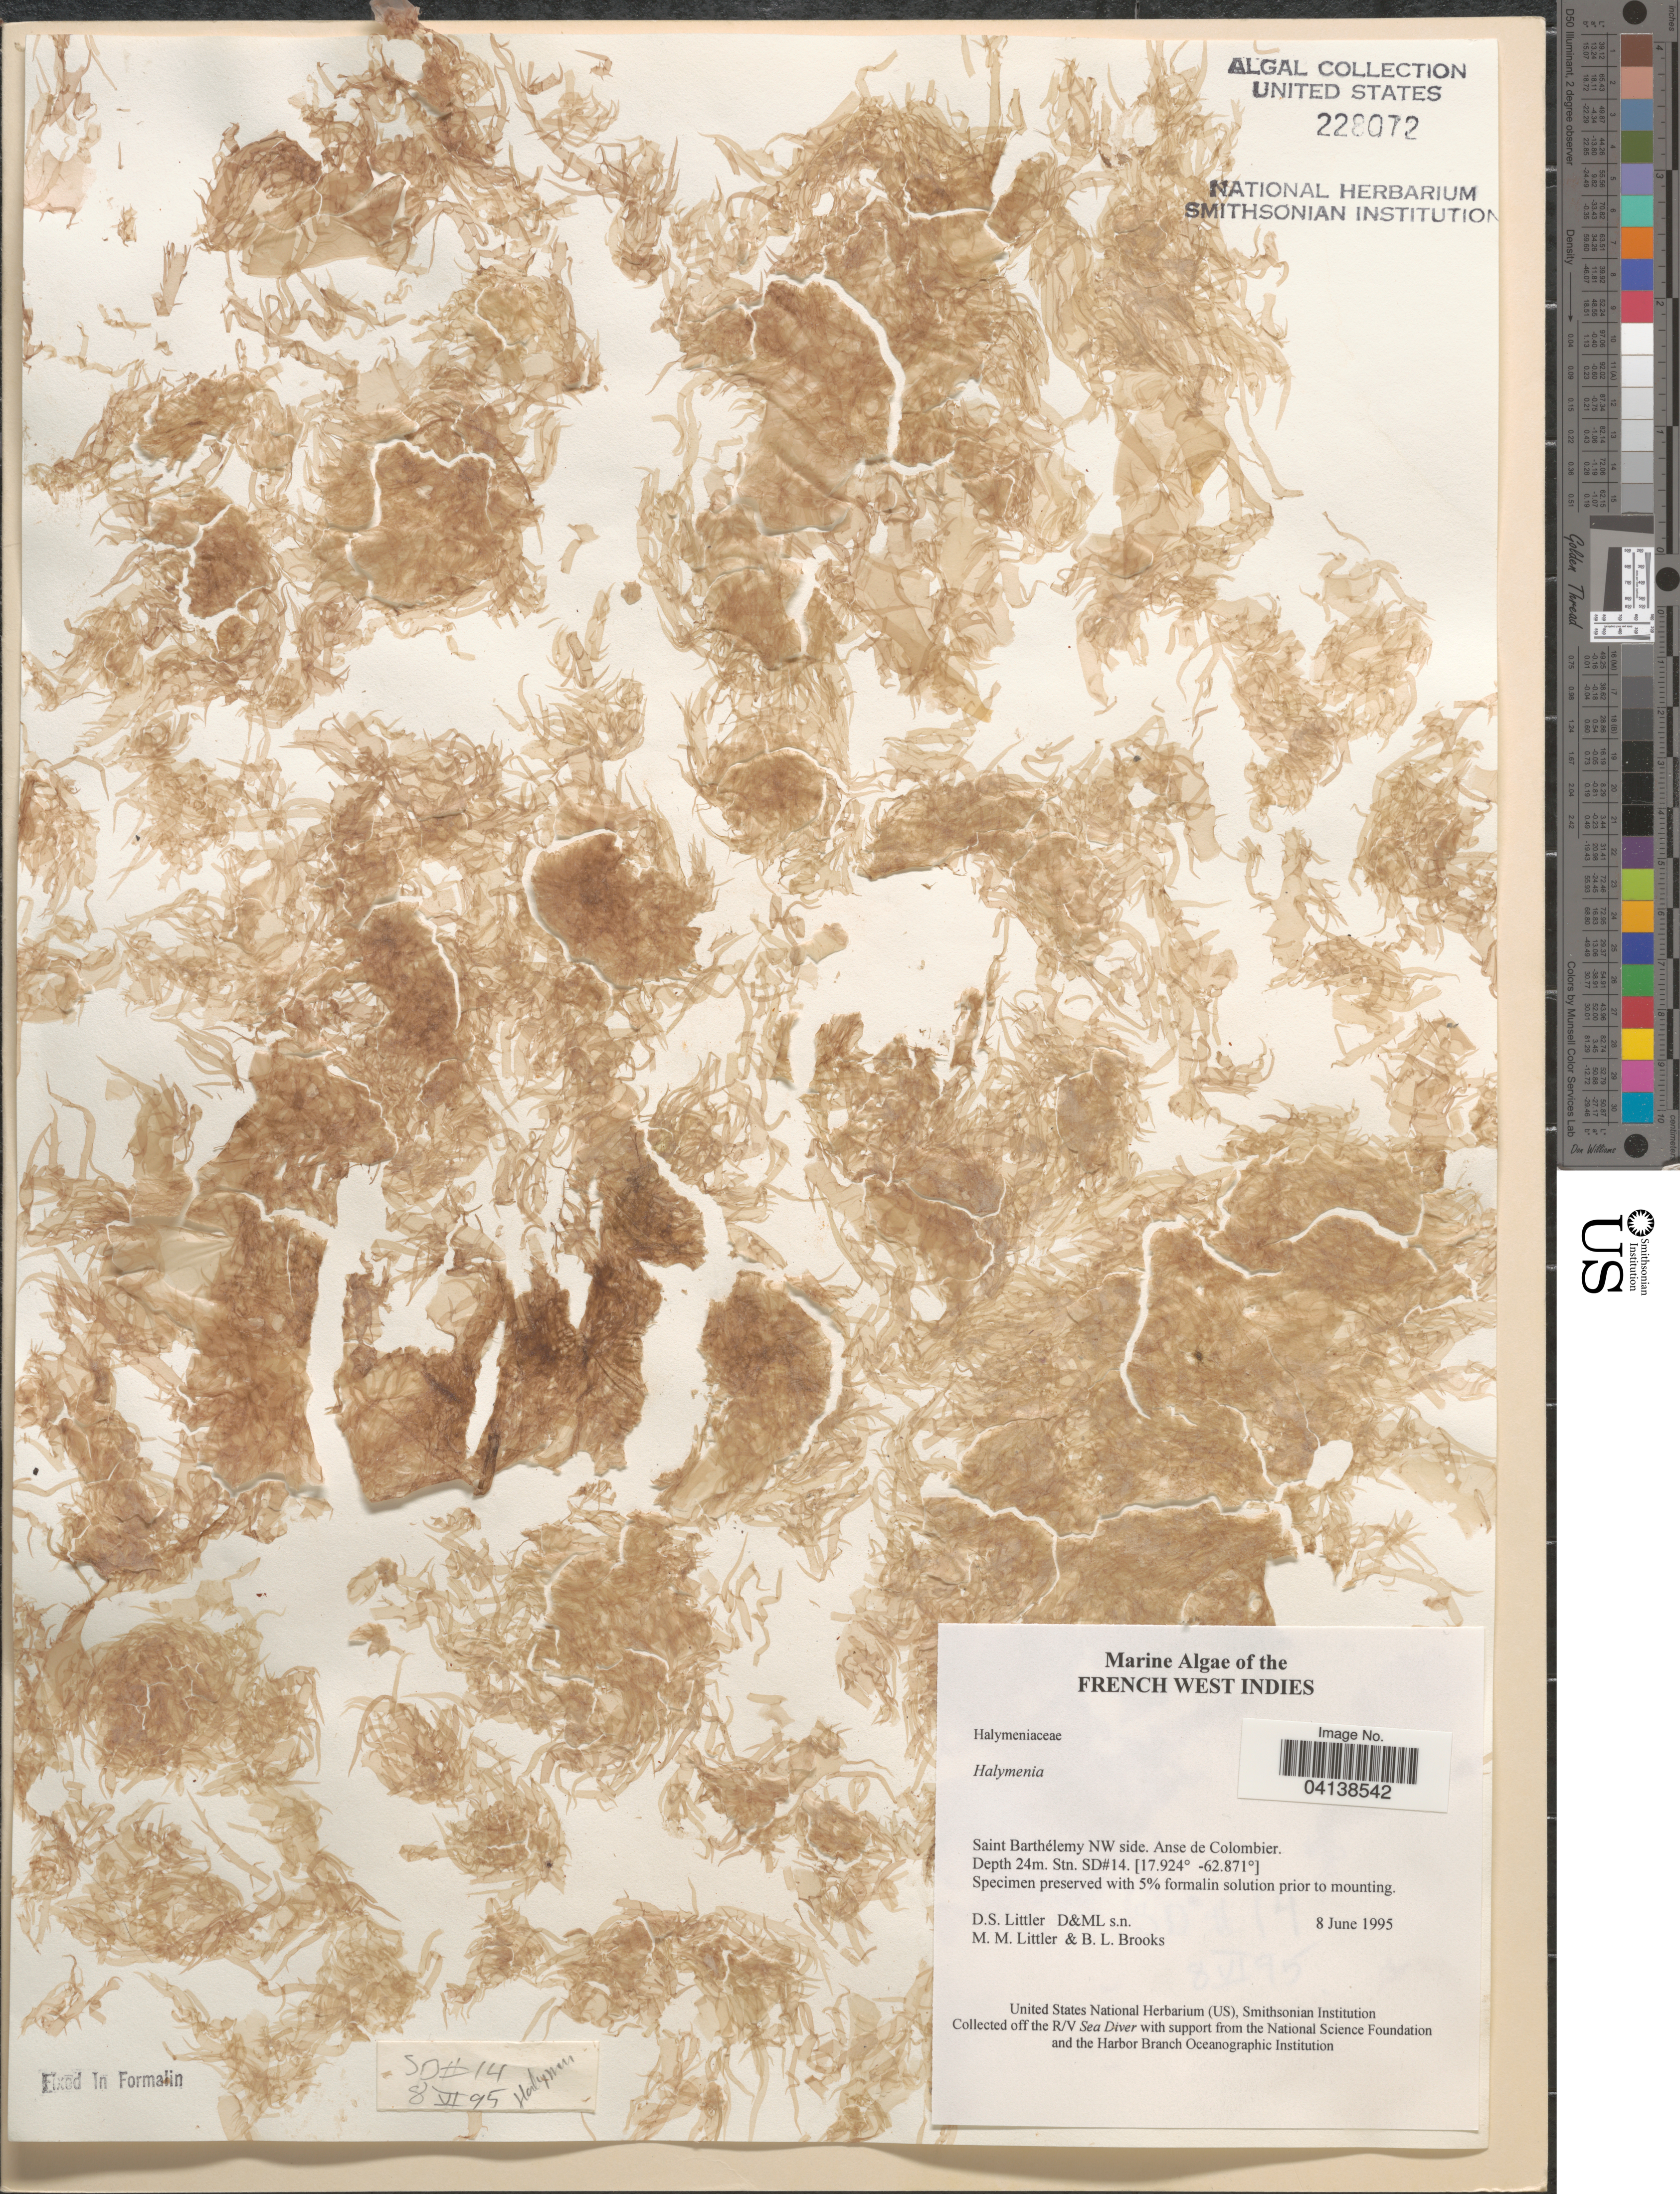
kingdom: Plantae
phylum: Rhodophyta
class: Florideophyceae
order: Halymeniales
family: Halymeniaceae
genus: Halymenia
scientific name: Halymenia sp.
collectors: D. S. Littler & B. Brooks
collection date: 1995-06-08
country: Saint Barthélemy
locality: French West Indies. NW side. Anse de Colombier. Stn. SD#14.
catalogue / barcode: US 228072